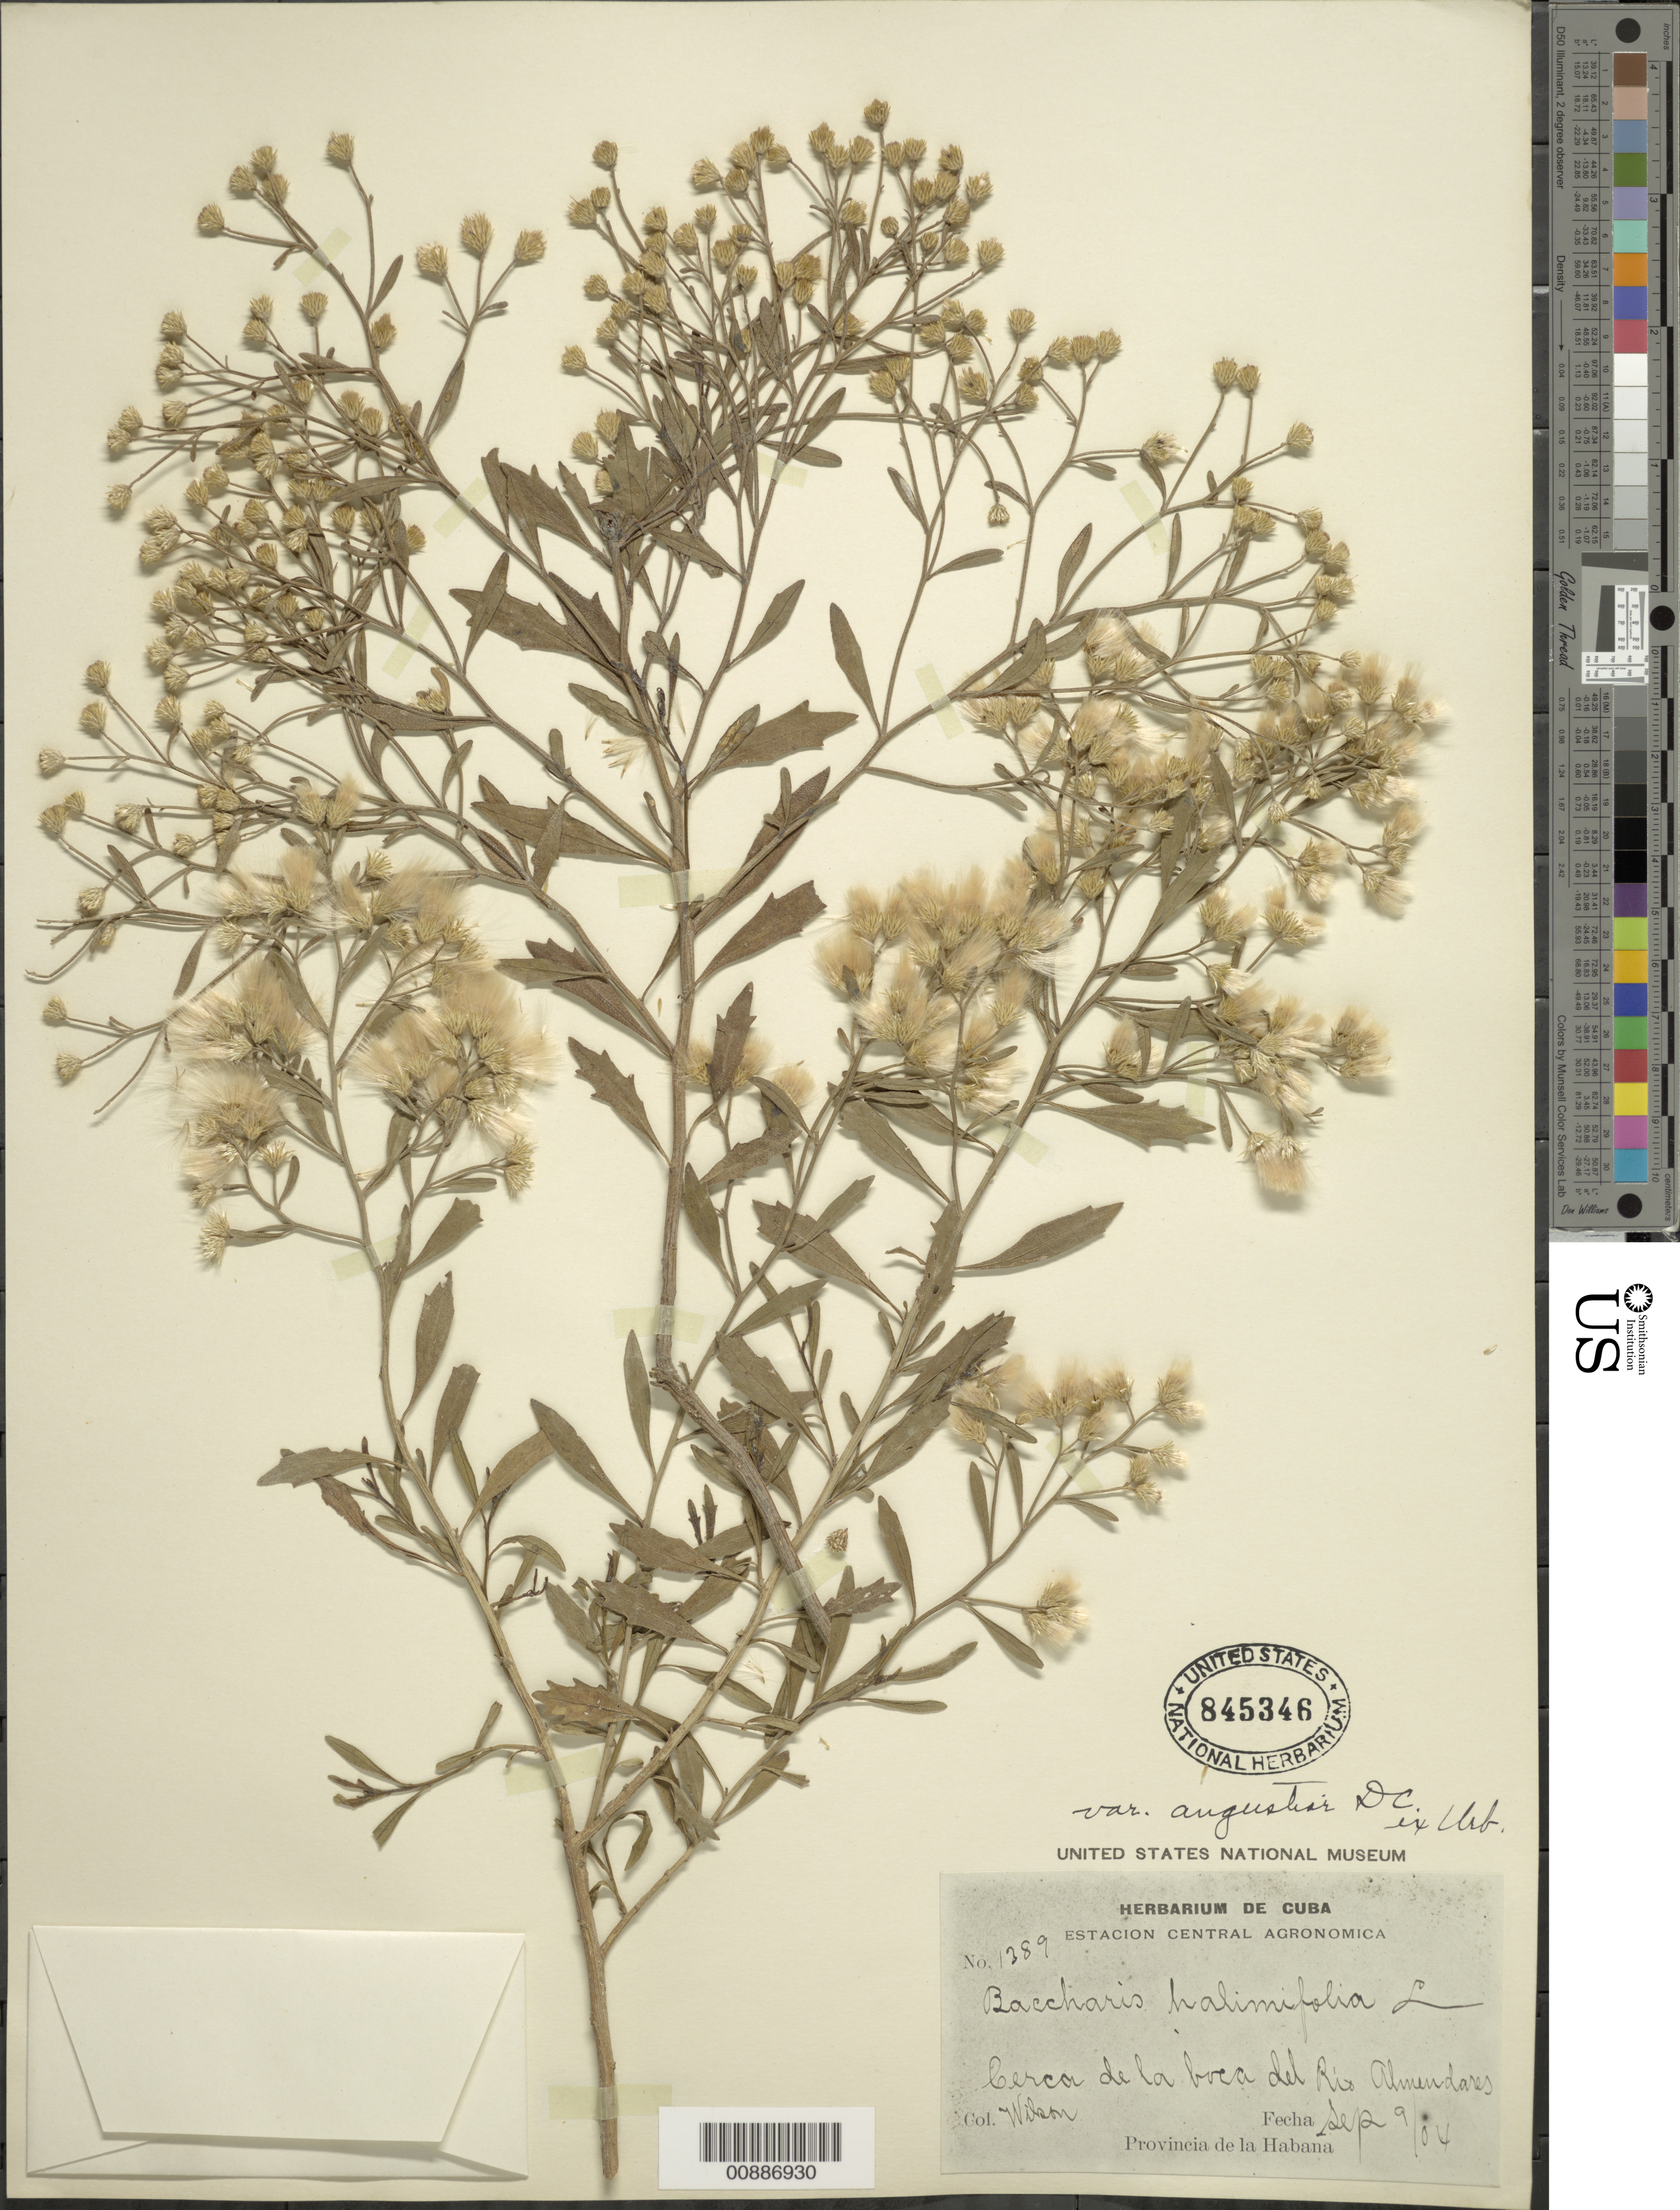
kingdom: Plantae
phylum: Tracheophyta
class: Magnoliopsida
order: Asterales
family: Asteraceae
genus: Baccharis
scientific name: Baccharis halimifolia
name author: L.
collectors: -- Wilson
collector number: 1289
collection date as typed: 09 Sep 1904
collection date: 1904-09-09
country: Cuba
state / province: La Habana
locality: Cerca de la boca del Rio Almendares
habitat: Along river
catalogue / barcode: US 845346